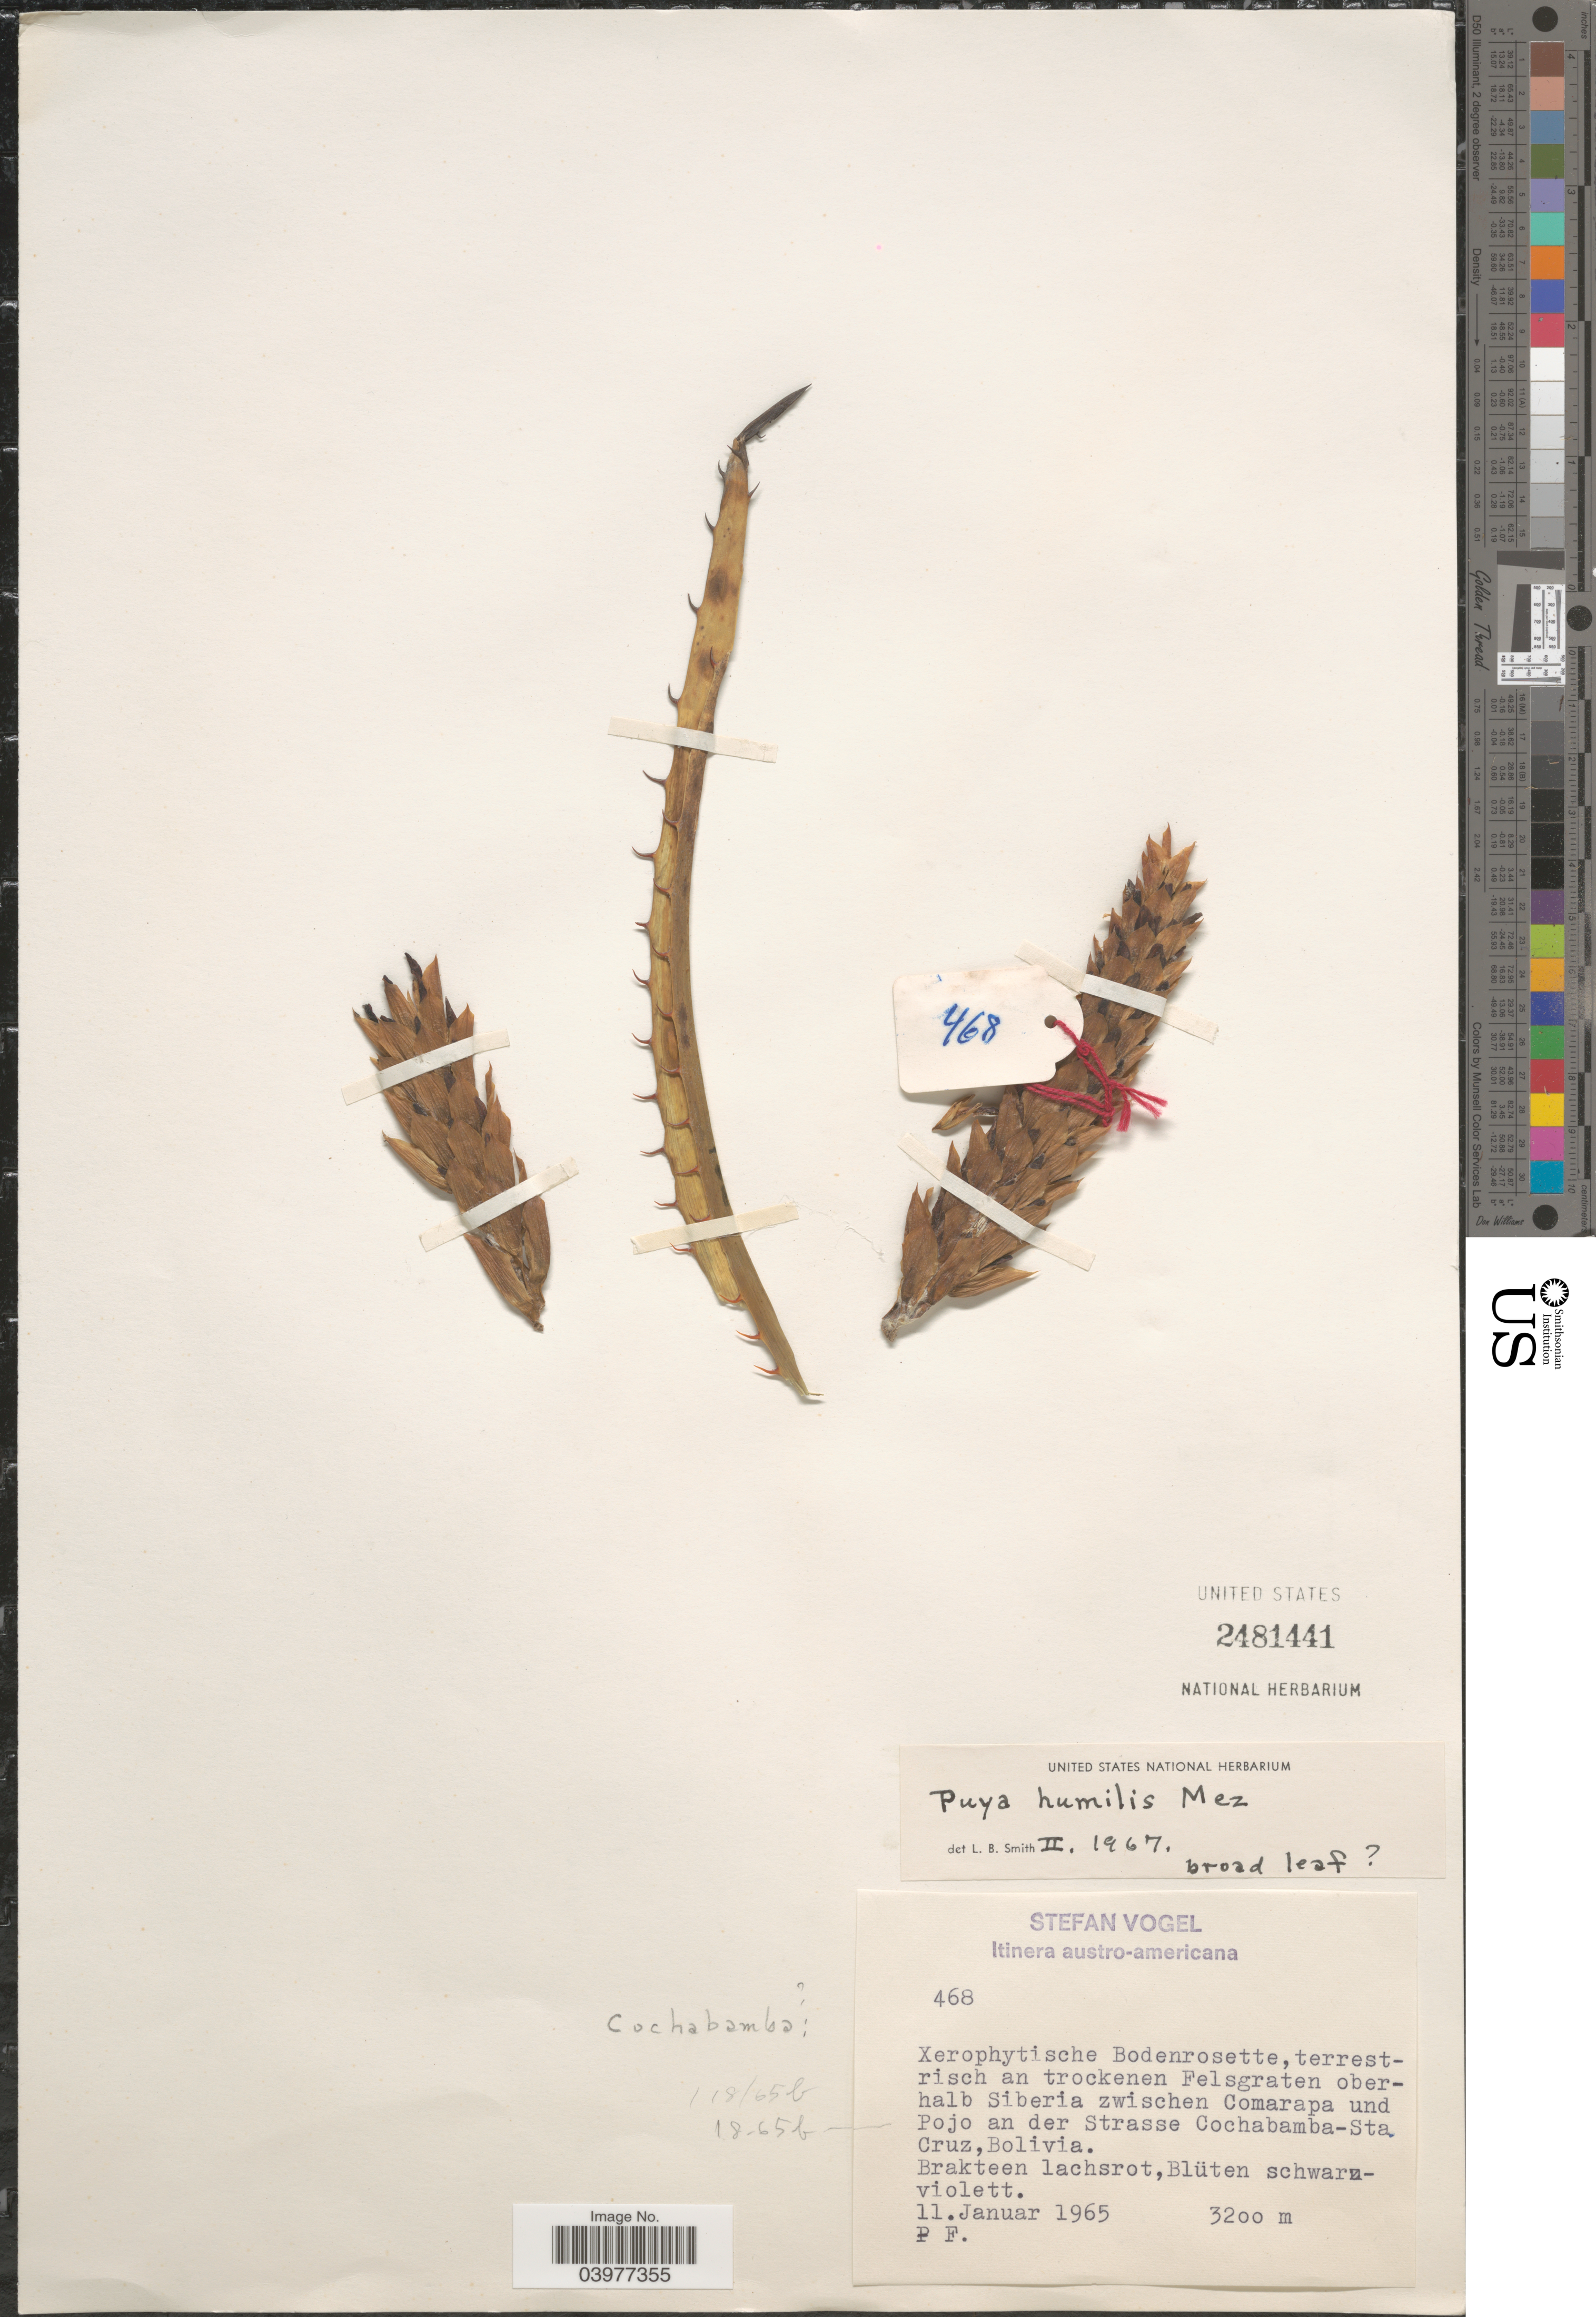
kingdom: Plantae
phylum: Tracheophyta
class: Liliopsida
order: Poales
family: Bromeliaceae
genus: Puya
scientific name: Puya humilis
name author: Mez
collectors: S. Vogel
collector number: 468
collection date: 1965-01-11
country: Bolivia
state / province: Cochabamba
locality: Cochabamba: Xerophytische bodenrosette, terrestrisch an trockenen Felsgraten oberhalb Siberia zwischen Comarapa und Pojo an der Strasse Cochabamba- Sta. Cruz.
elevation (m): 3200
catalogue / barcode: US 2481441